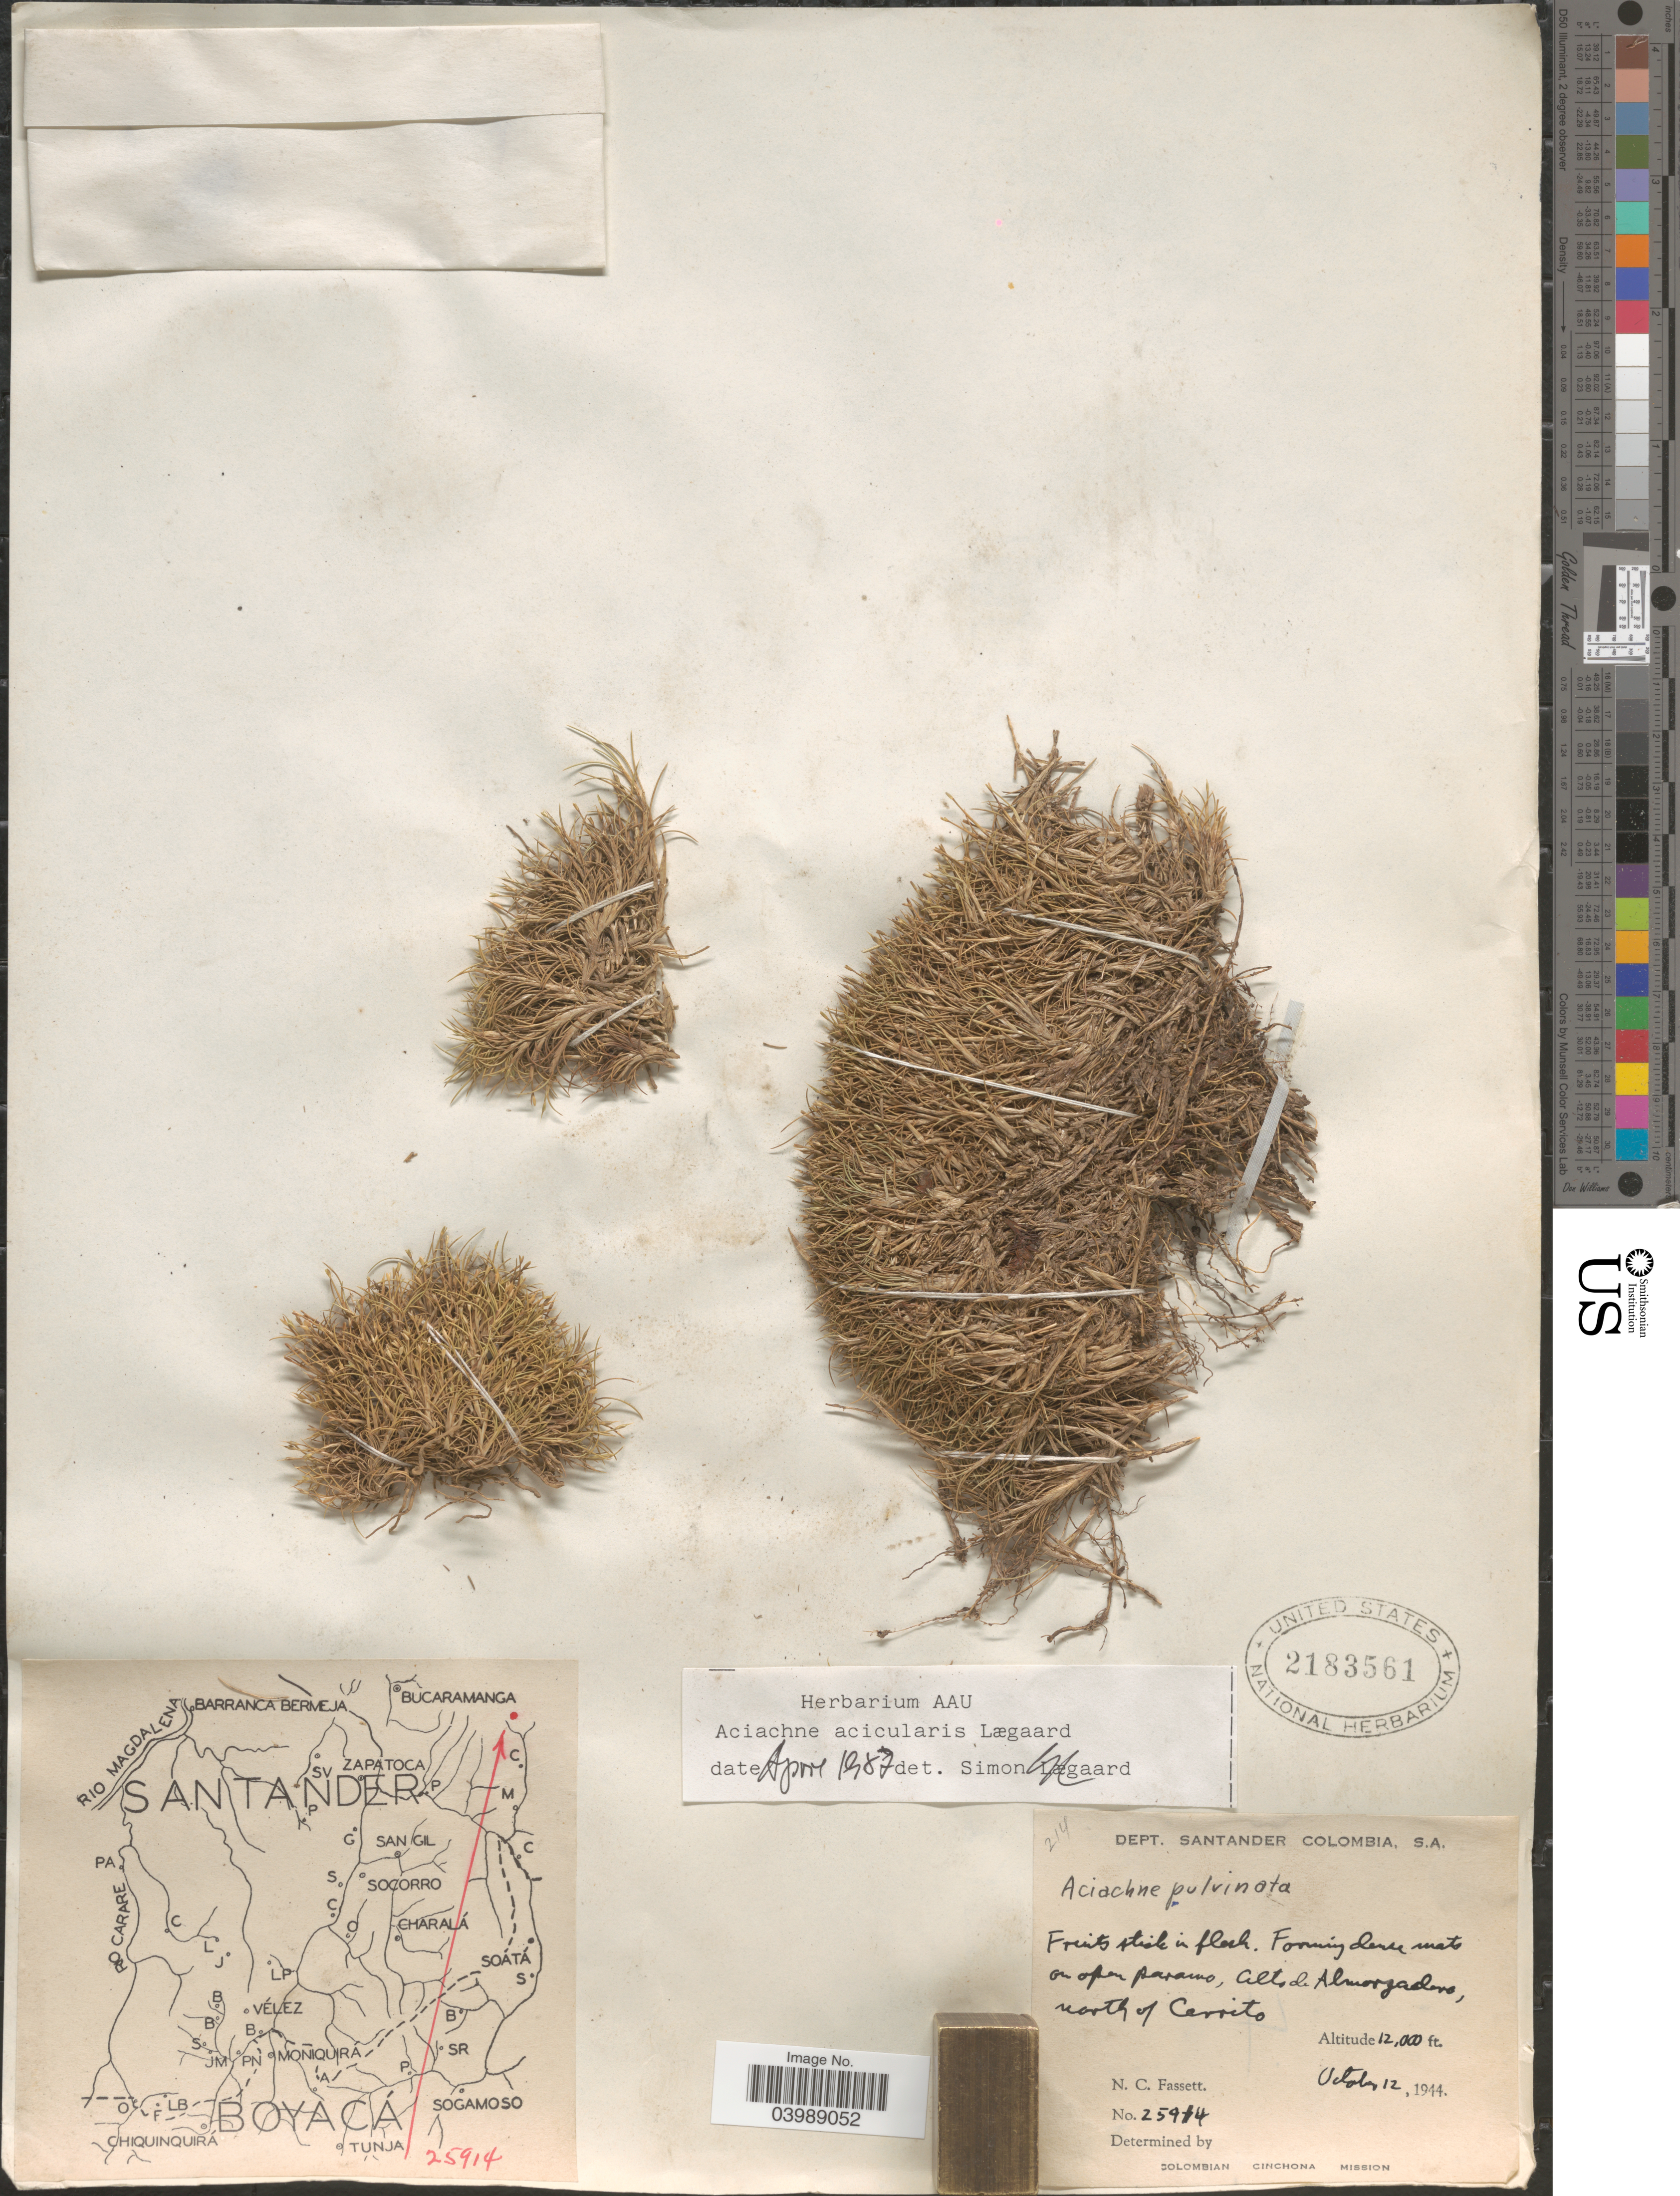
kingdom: Plantae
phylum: Tracheophyta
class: Liliopsida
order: Poales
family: Poaceae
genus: Aciachne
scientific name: Aciachne acicularis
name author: Lægaard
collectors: N. C. Fassett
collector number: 25914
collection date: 1944-10-12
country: Colombia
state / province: Santander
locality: Dept. Santander. On open paramo, Alto de Almorzadero, north of Cerrito.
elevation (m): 3658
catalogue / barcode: US 2183561